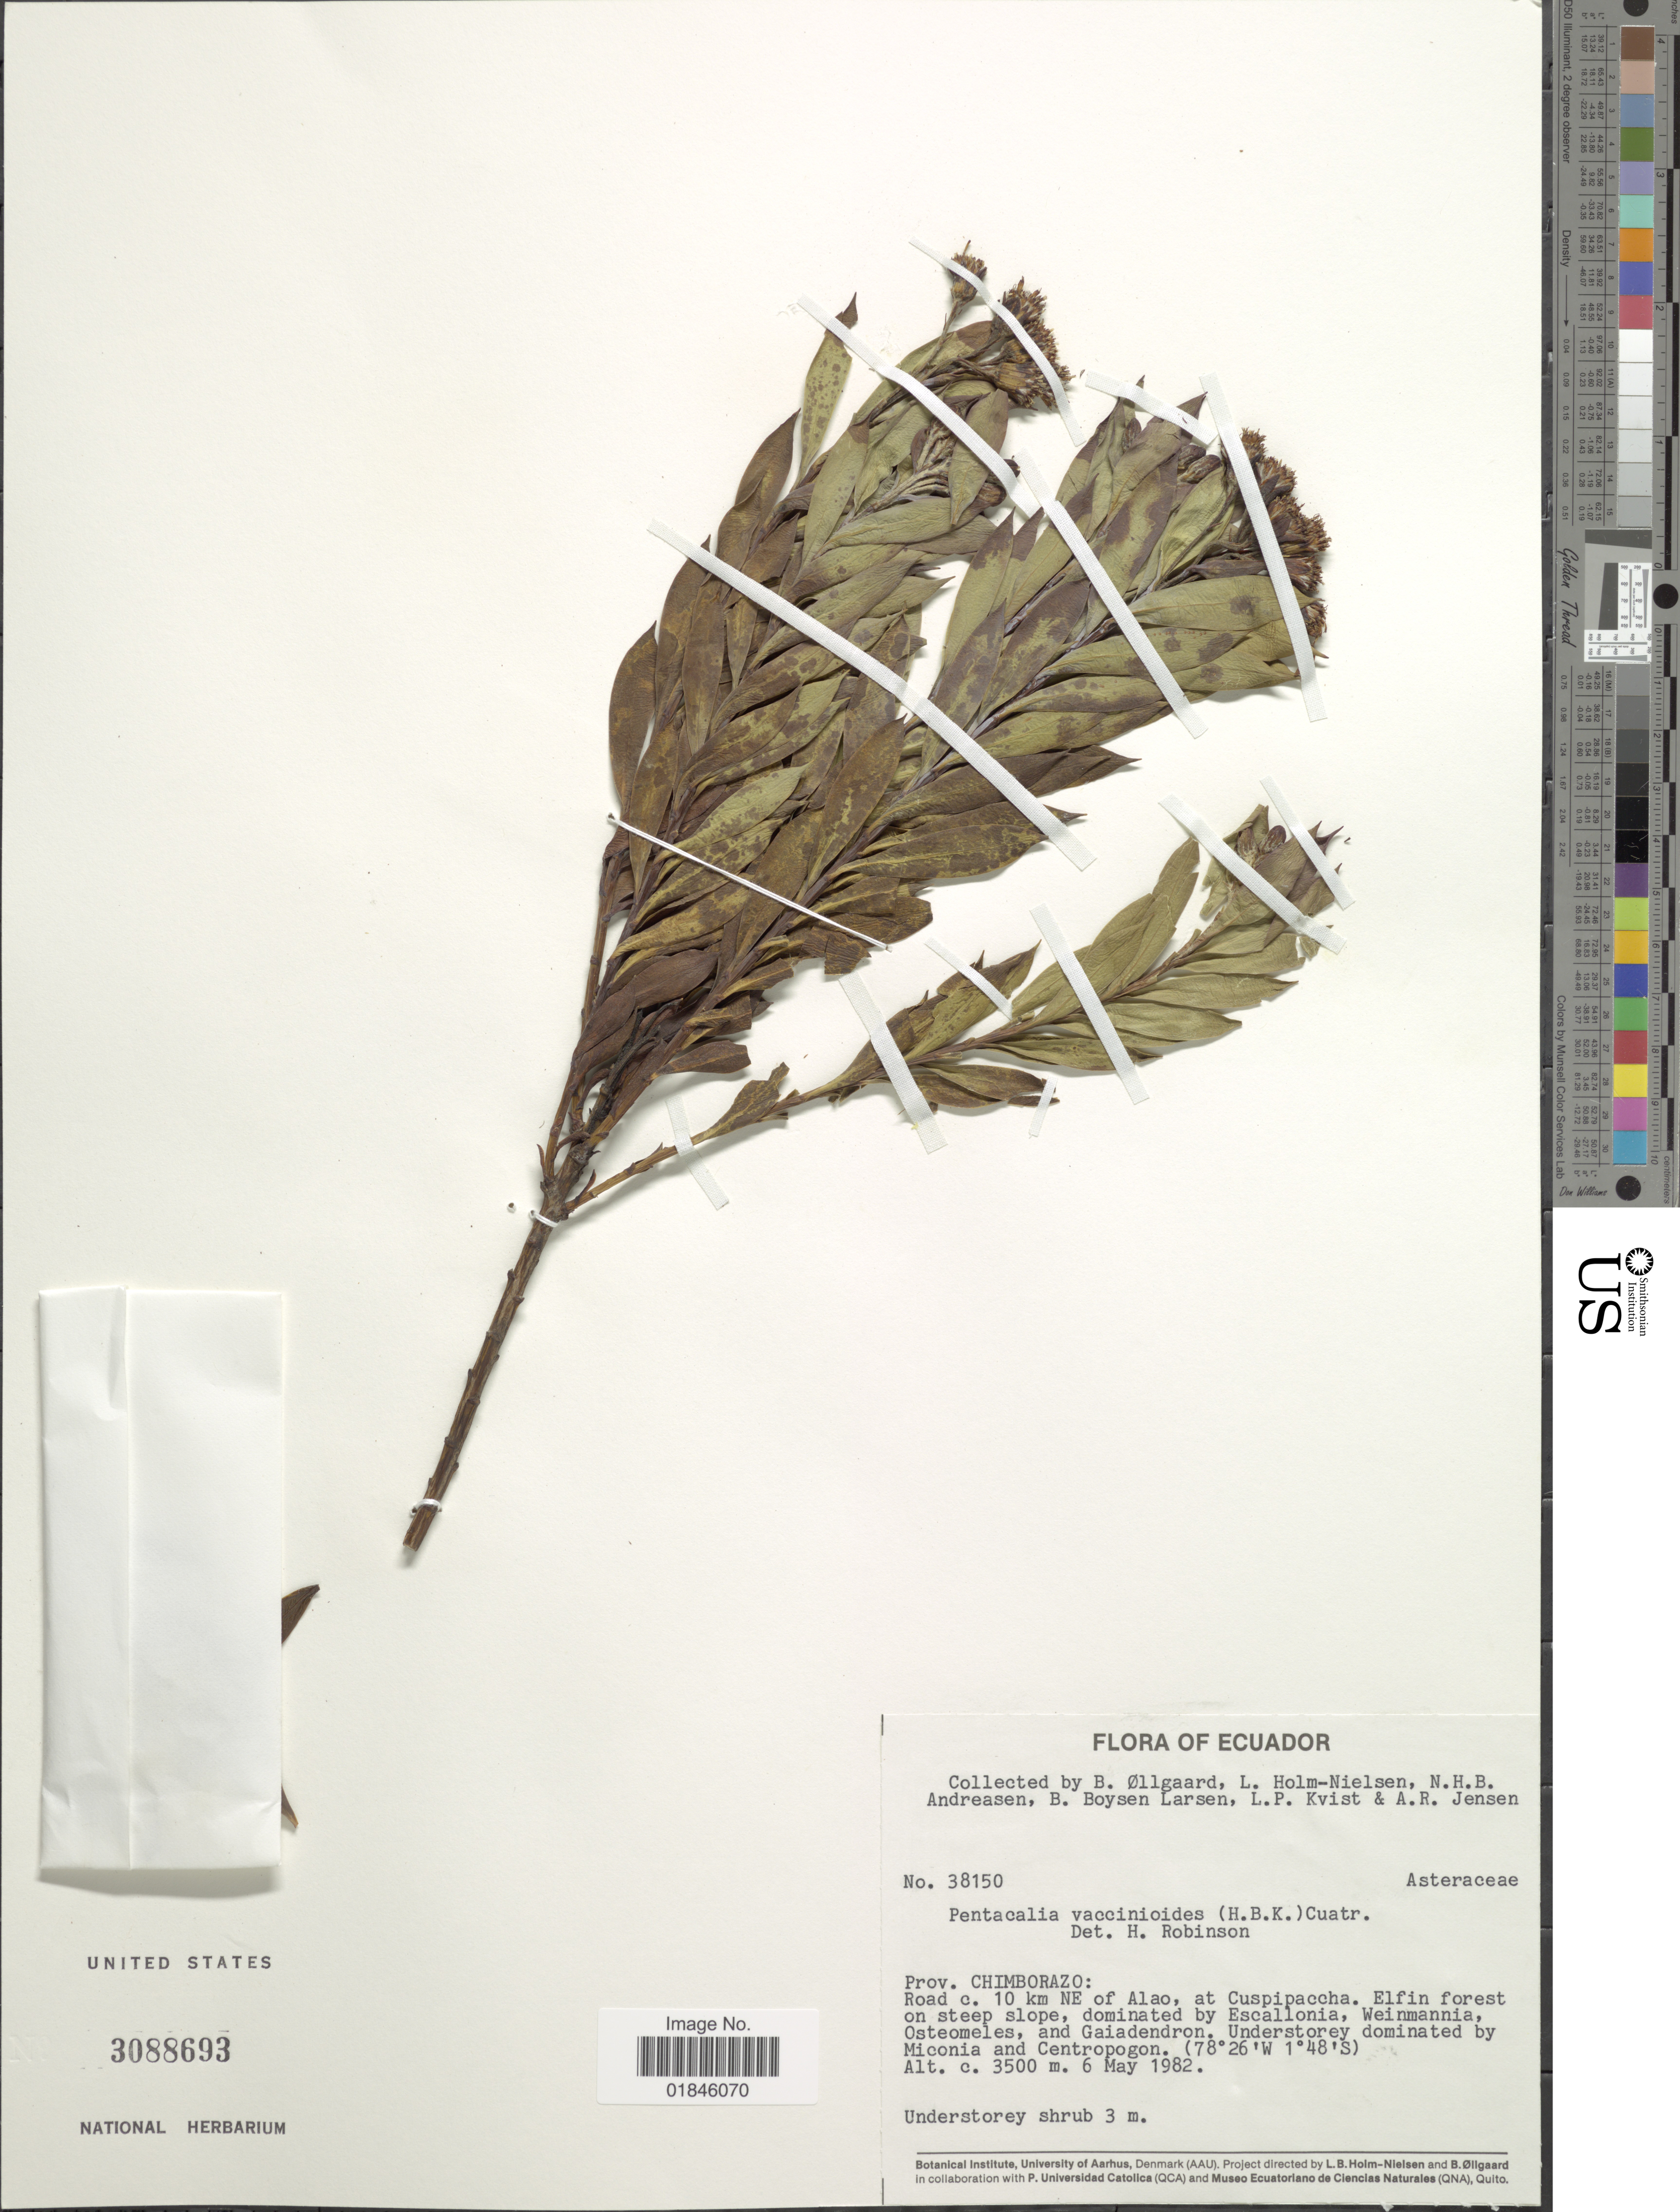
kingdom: Plantae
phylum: Tracheophyta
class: Magnoliopsida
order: Asterales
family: Asteraceae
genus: Pentacalia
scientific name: Pentacalia vaccinioides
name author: (Kunth) Cuatrec.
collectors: B. Øllgaard, L. B. Holm-Nielsen, N. Andreasen, B. Boysen Larsen & et al.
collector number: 38150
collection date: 1982-05-06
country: Ecuador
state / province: Chimborazo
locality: Prov. Chimborazo: Road c. 10 km NE of Alao, at Cuspipaccha.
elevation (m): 3500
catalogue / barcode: US 3088693